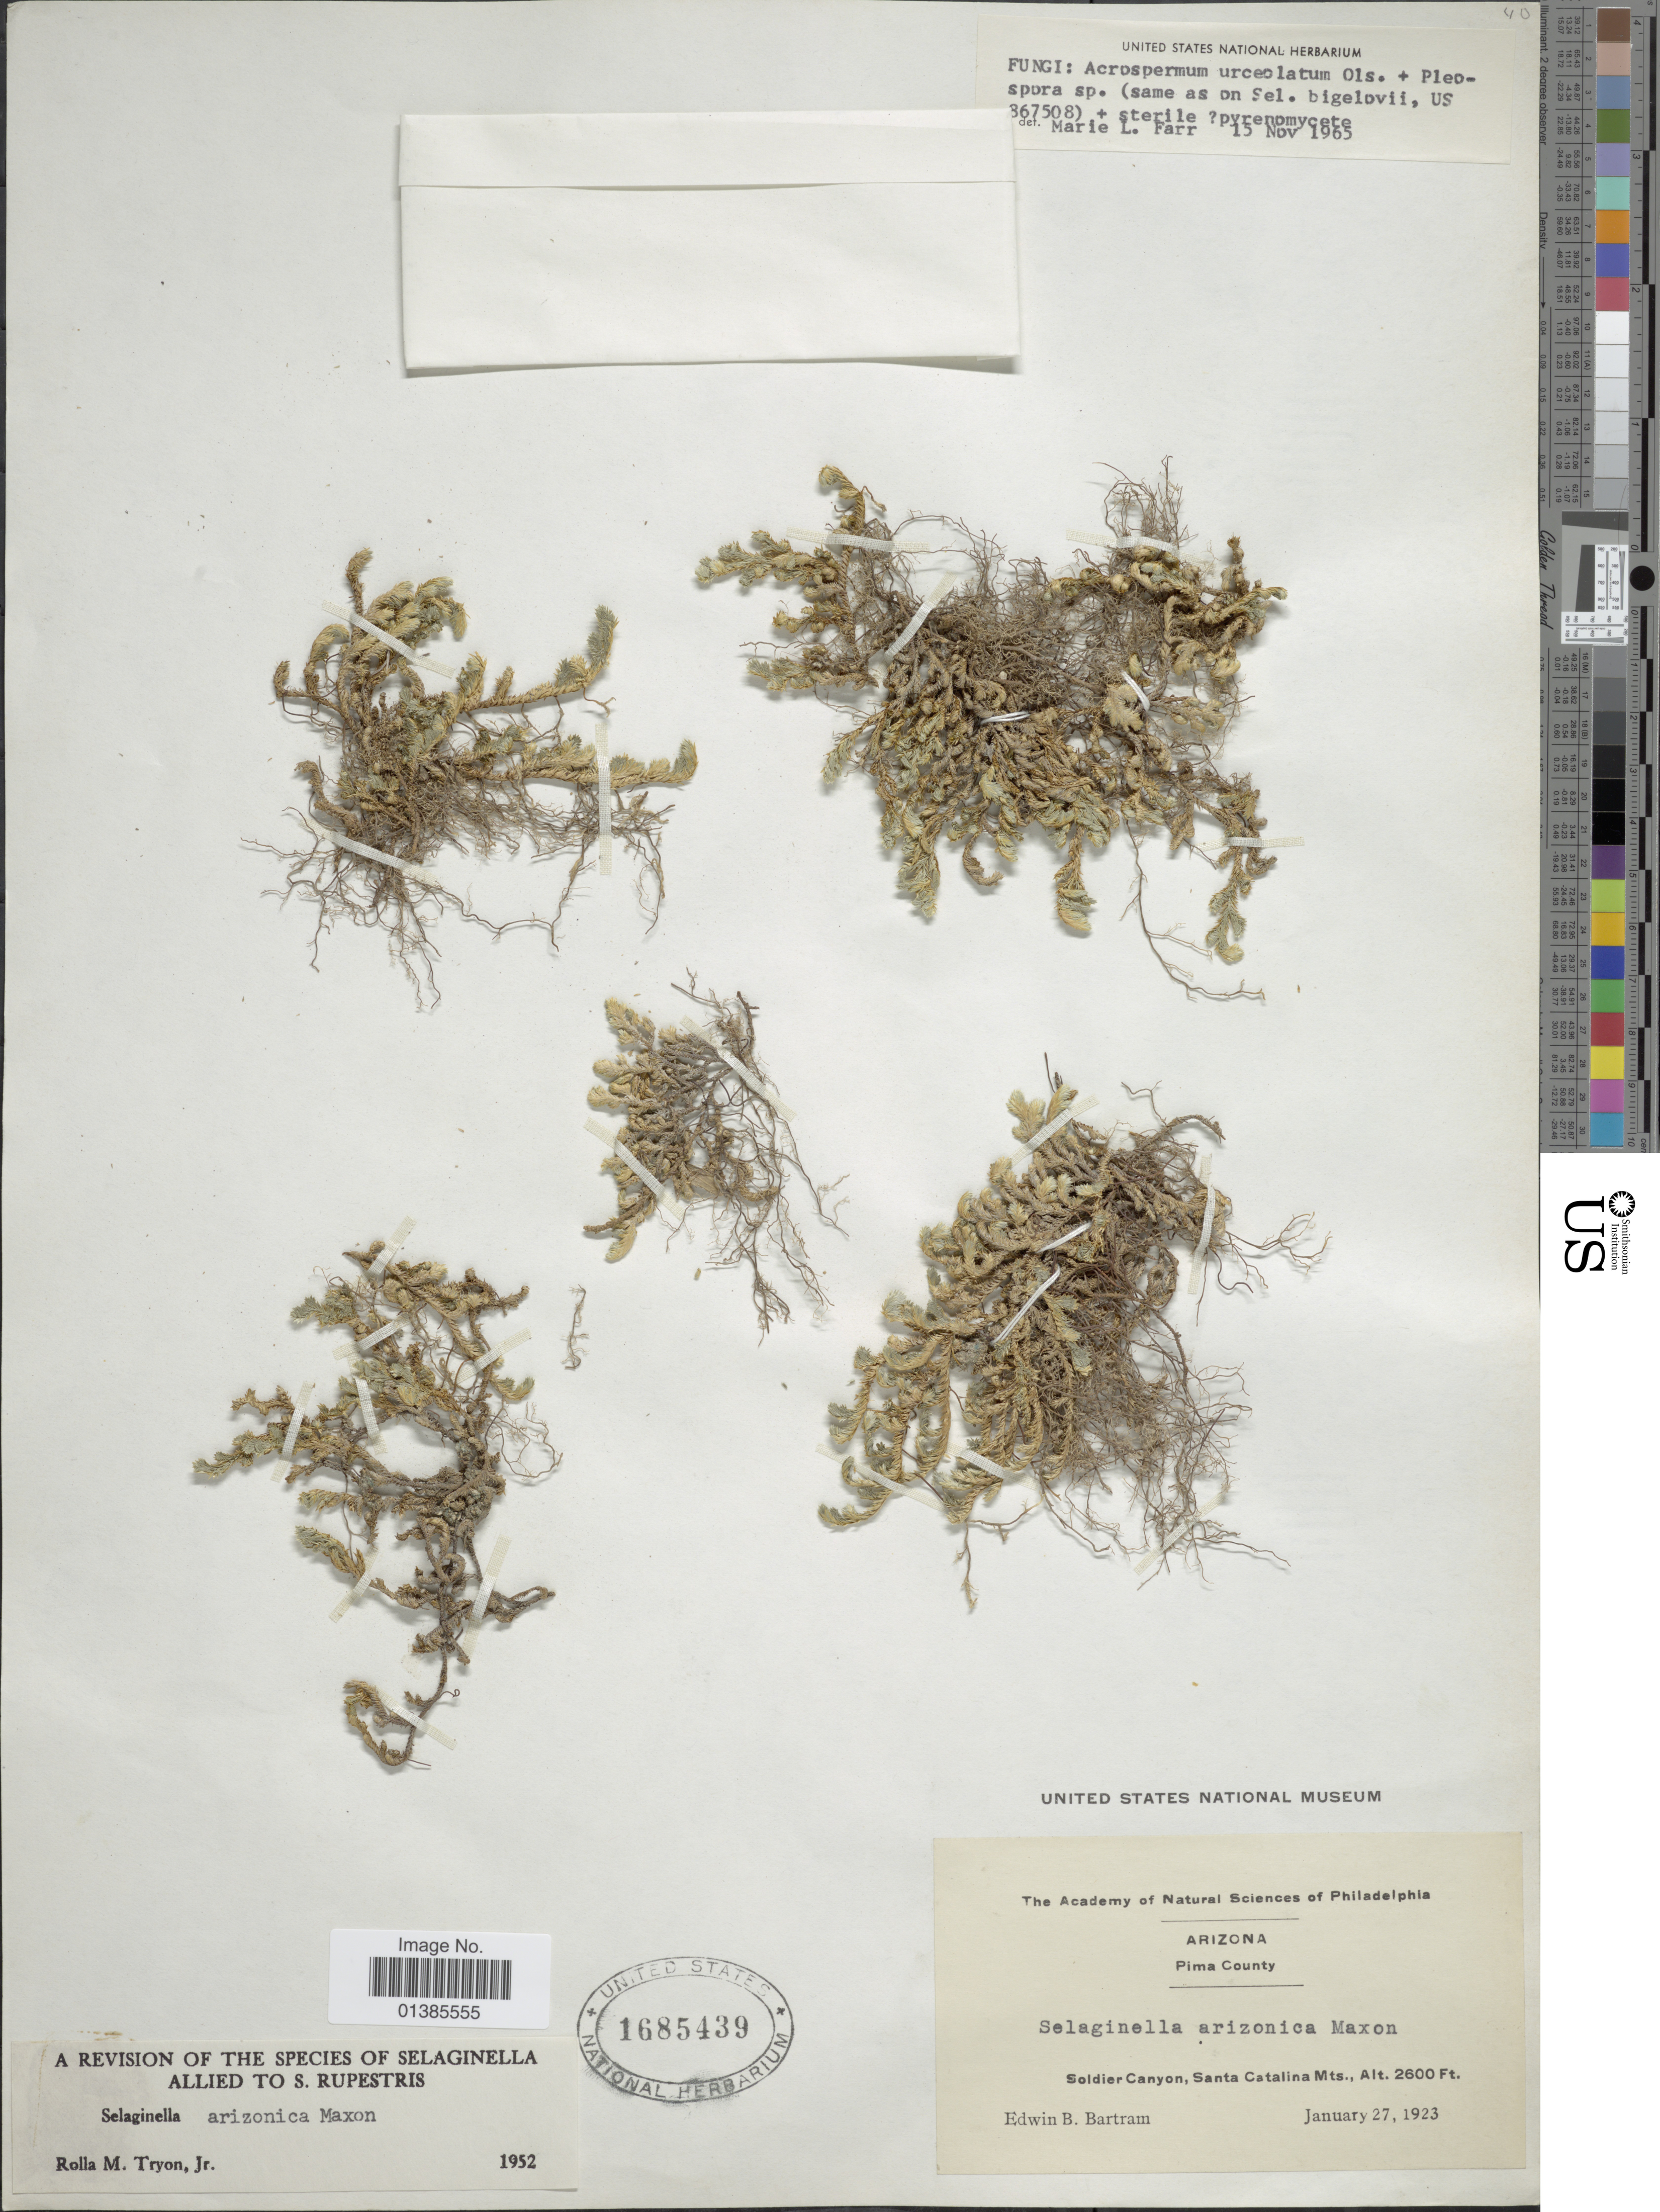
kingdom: Plantae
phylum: Tracheophyta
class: Lycopodiopsida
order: Selaginellales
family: Selaginellaceae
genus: Selaginella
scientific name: Selaginella arizonica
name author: Maxon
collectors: E. B. Bartram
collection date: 1923-01-27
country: United States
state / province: Arizona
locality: Pima County. Soldier Canyon, Santa Catalina Mts.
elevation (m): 792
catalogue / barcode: US 1685439